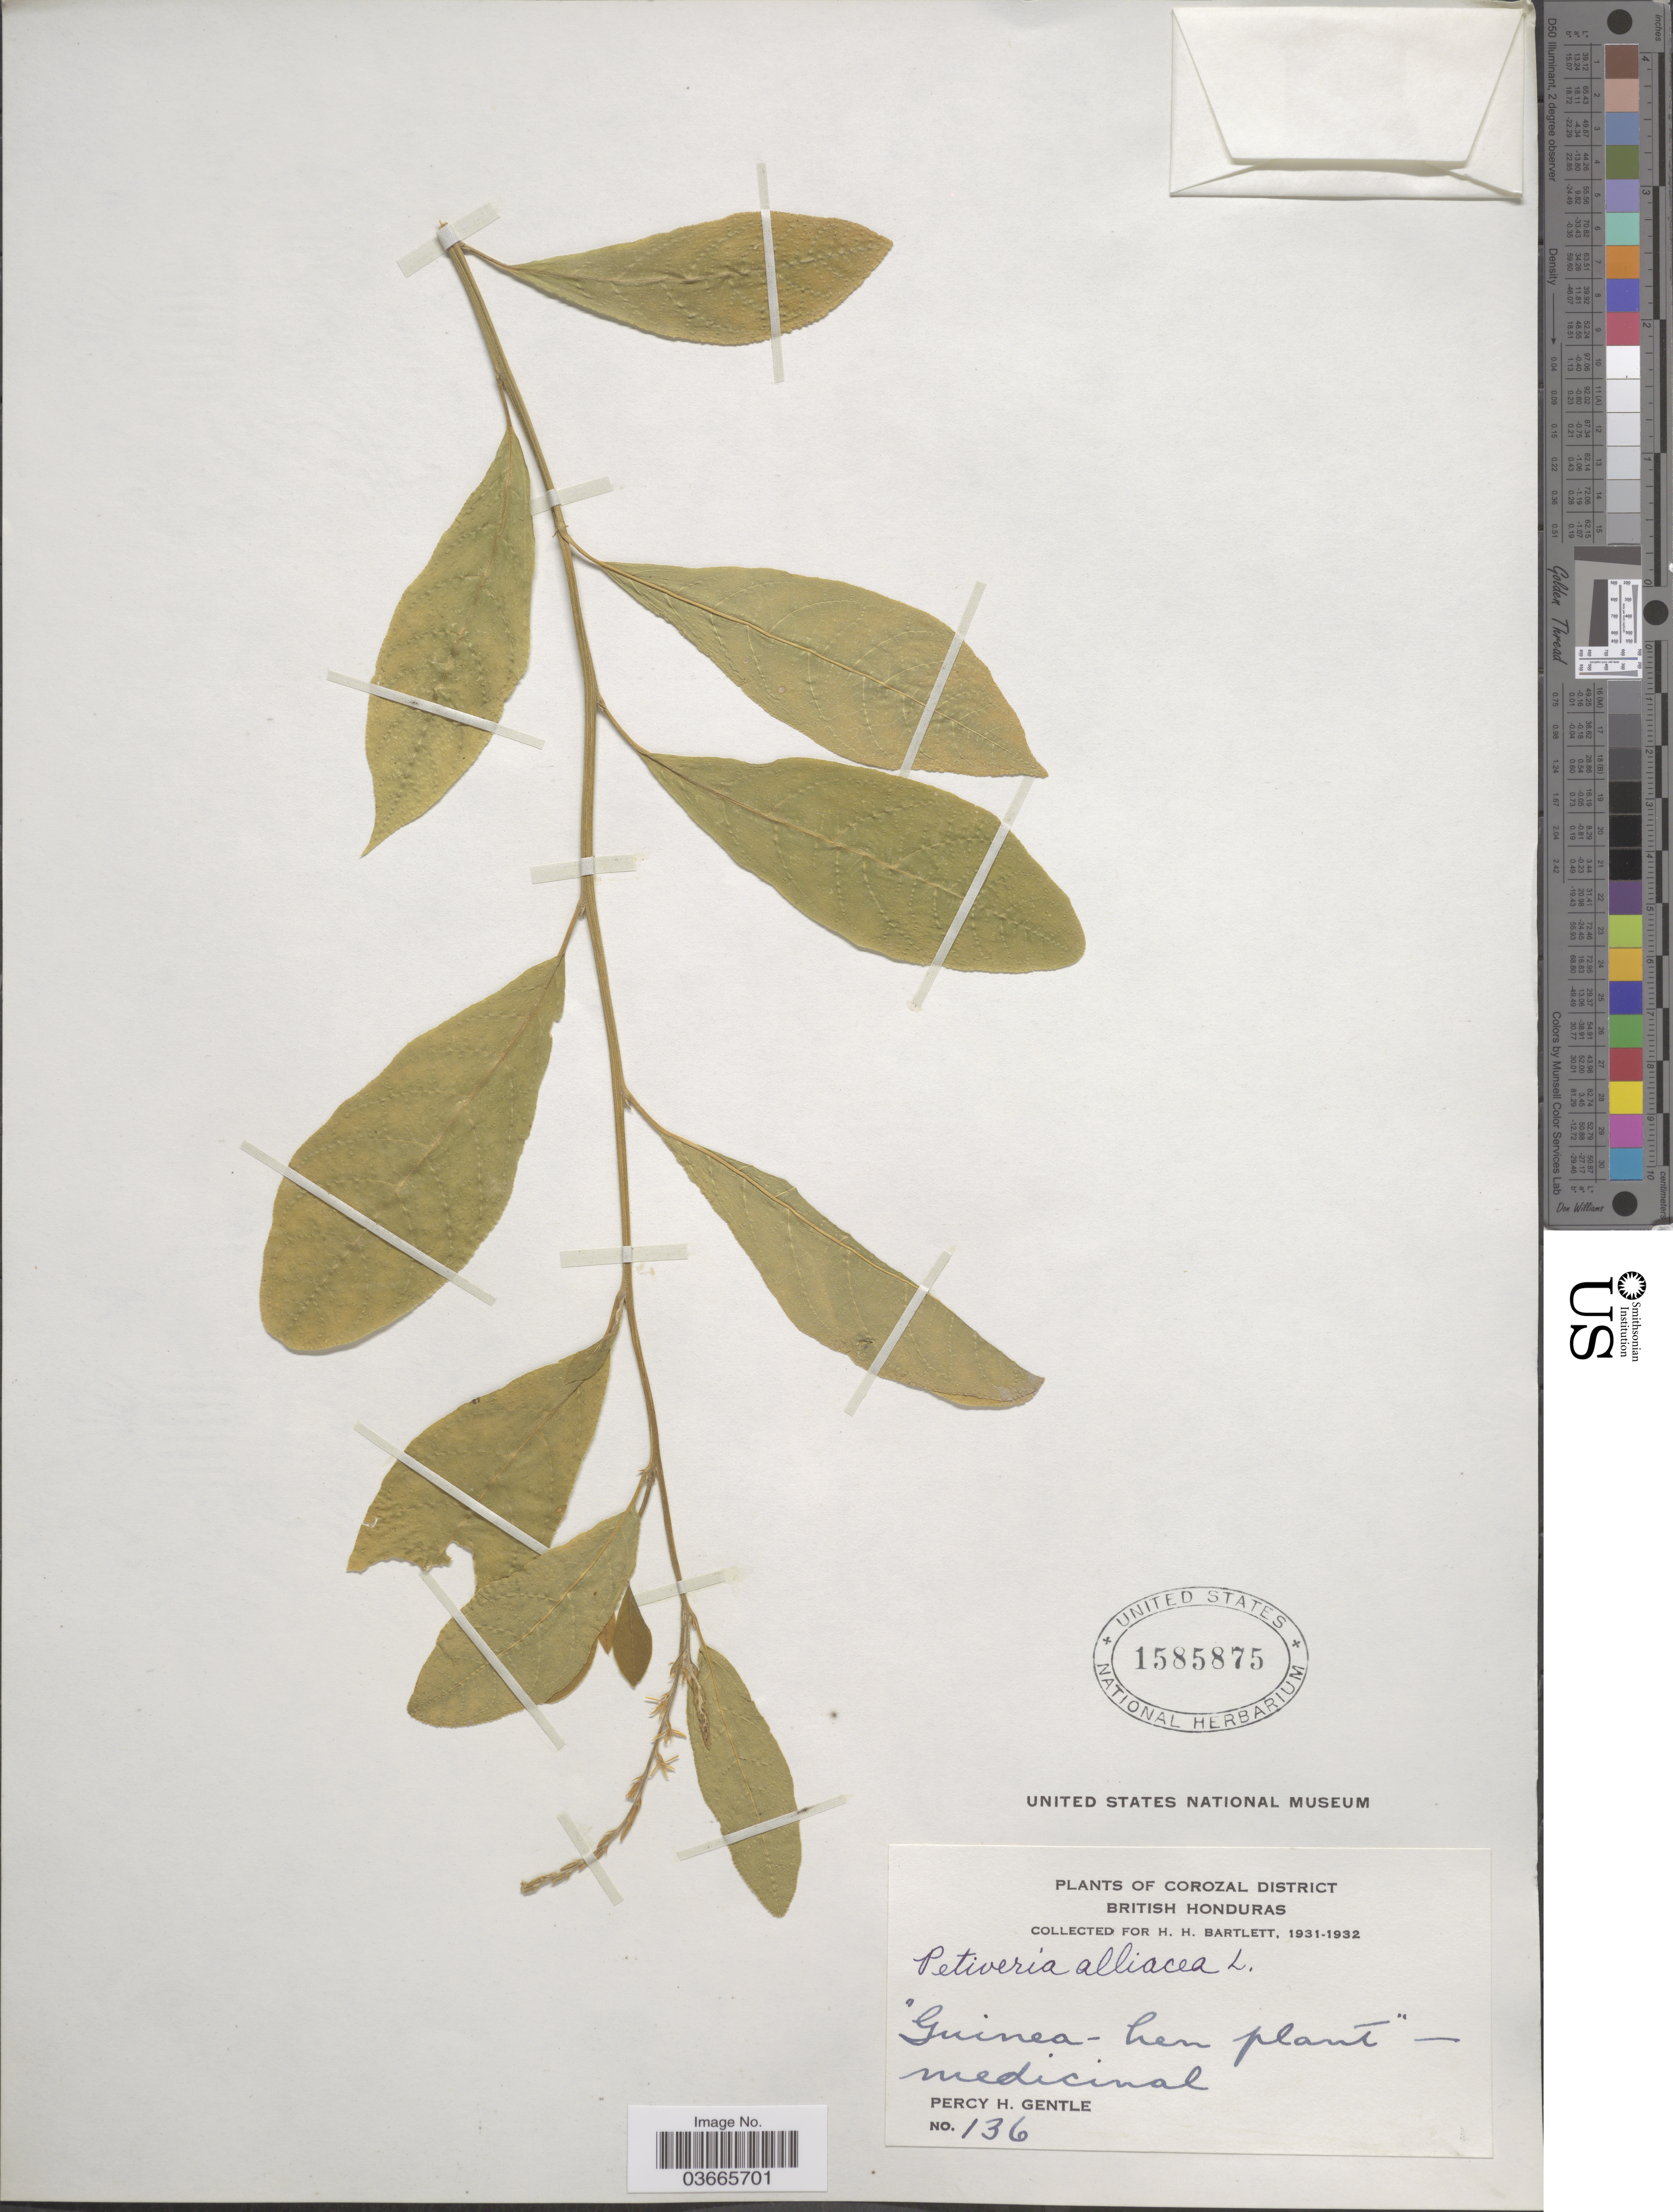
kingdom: Plantae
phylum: Tracheophyta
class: Magnoliopsida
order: Caryophyllales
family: Phytolaccaceae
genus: Petiveria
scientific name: Petiveria alliacea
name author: L.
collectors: P. H. Gentle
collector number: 136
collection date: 1931/1932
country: Belize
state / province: Corozal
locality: Corozal District, British Honduras.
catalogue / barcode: US 1585875